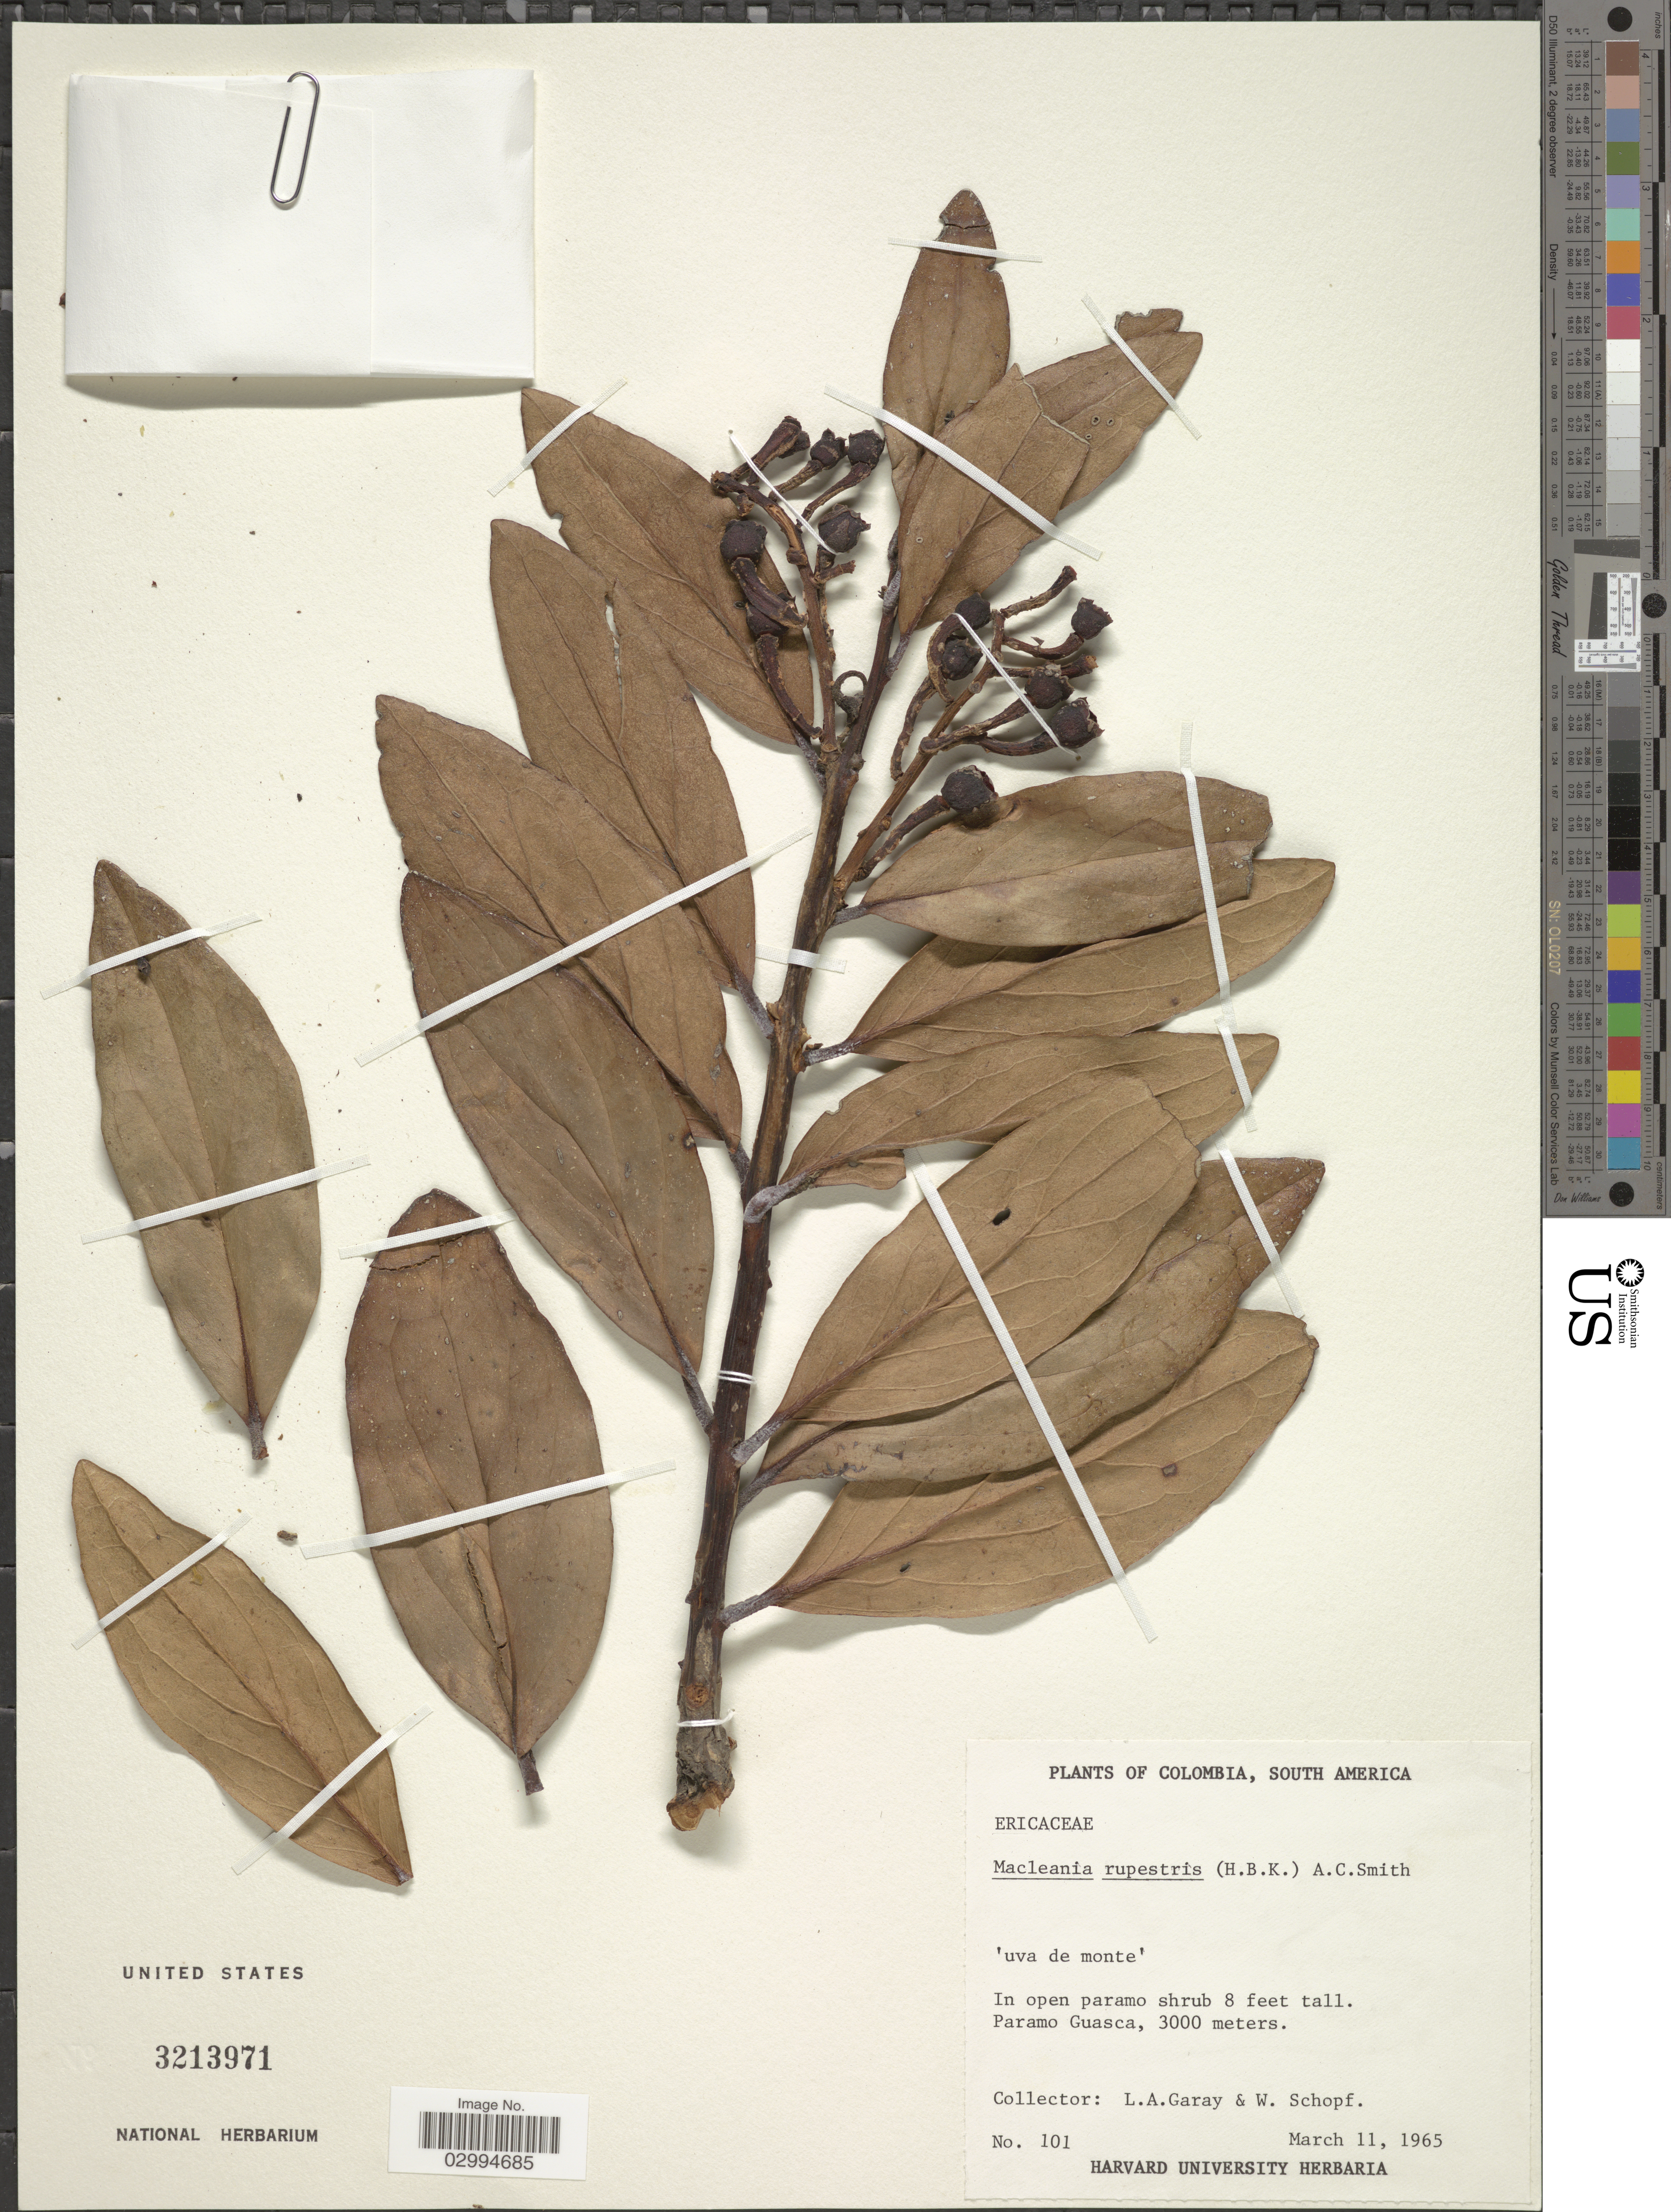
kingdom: Plantae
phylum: Tracheophyta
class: Magnoliopsida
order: Ericales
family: Ericaceae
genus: Macleania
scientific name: Macleania rupestris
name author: (Kunth) A.C. Sm.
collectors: L. Garay & W. Schopf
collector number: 101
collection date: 1965-03-11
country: Colombia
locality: Paramo Guasca.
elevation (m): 3000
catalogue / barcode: US 3213971